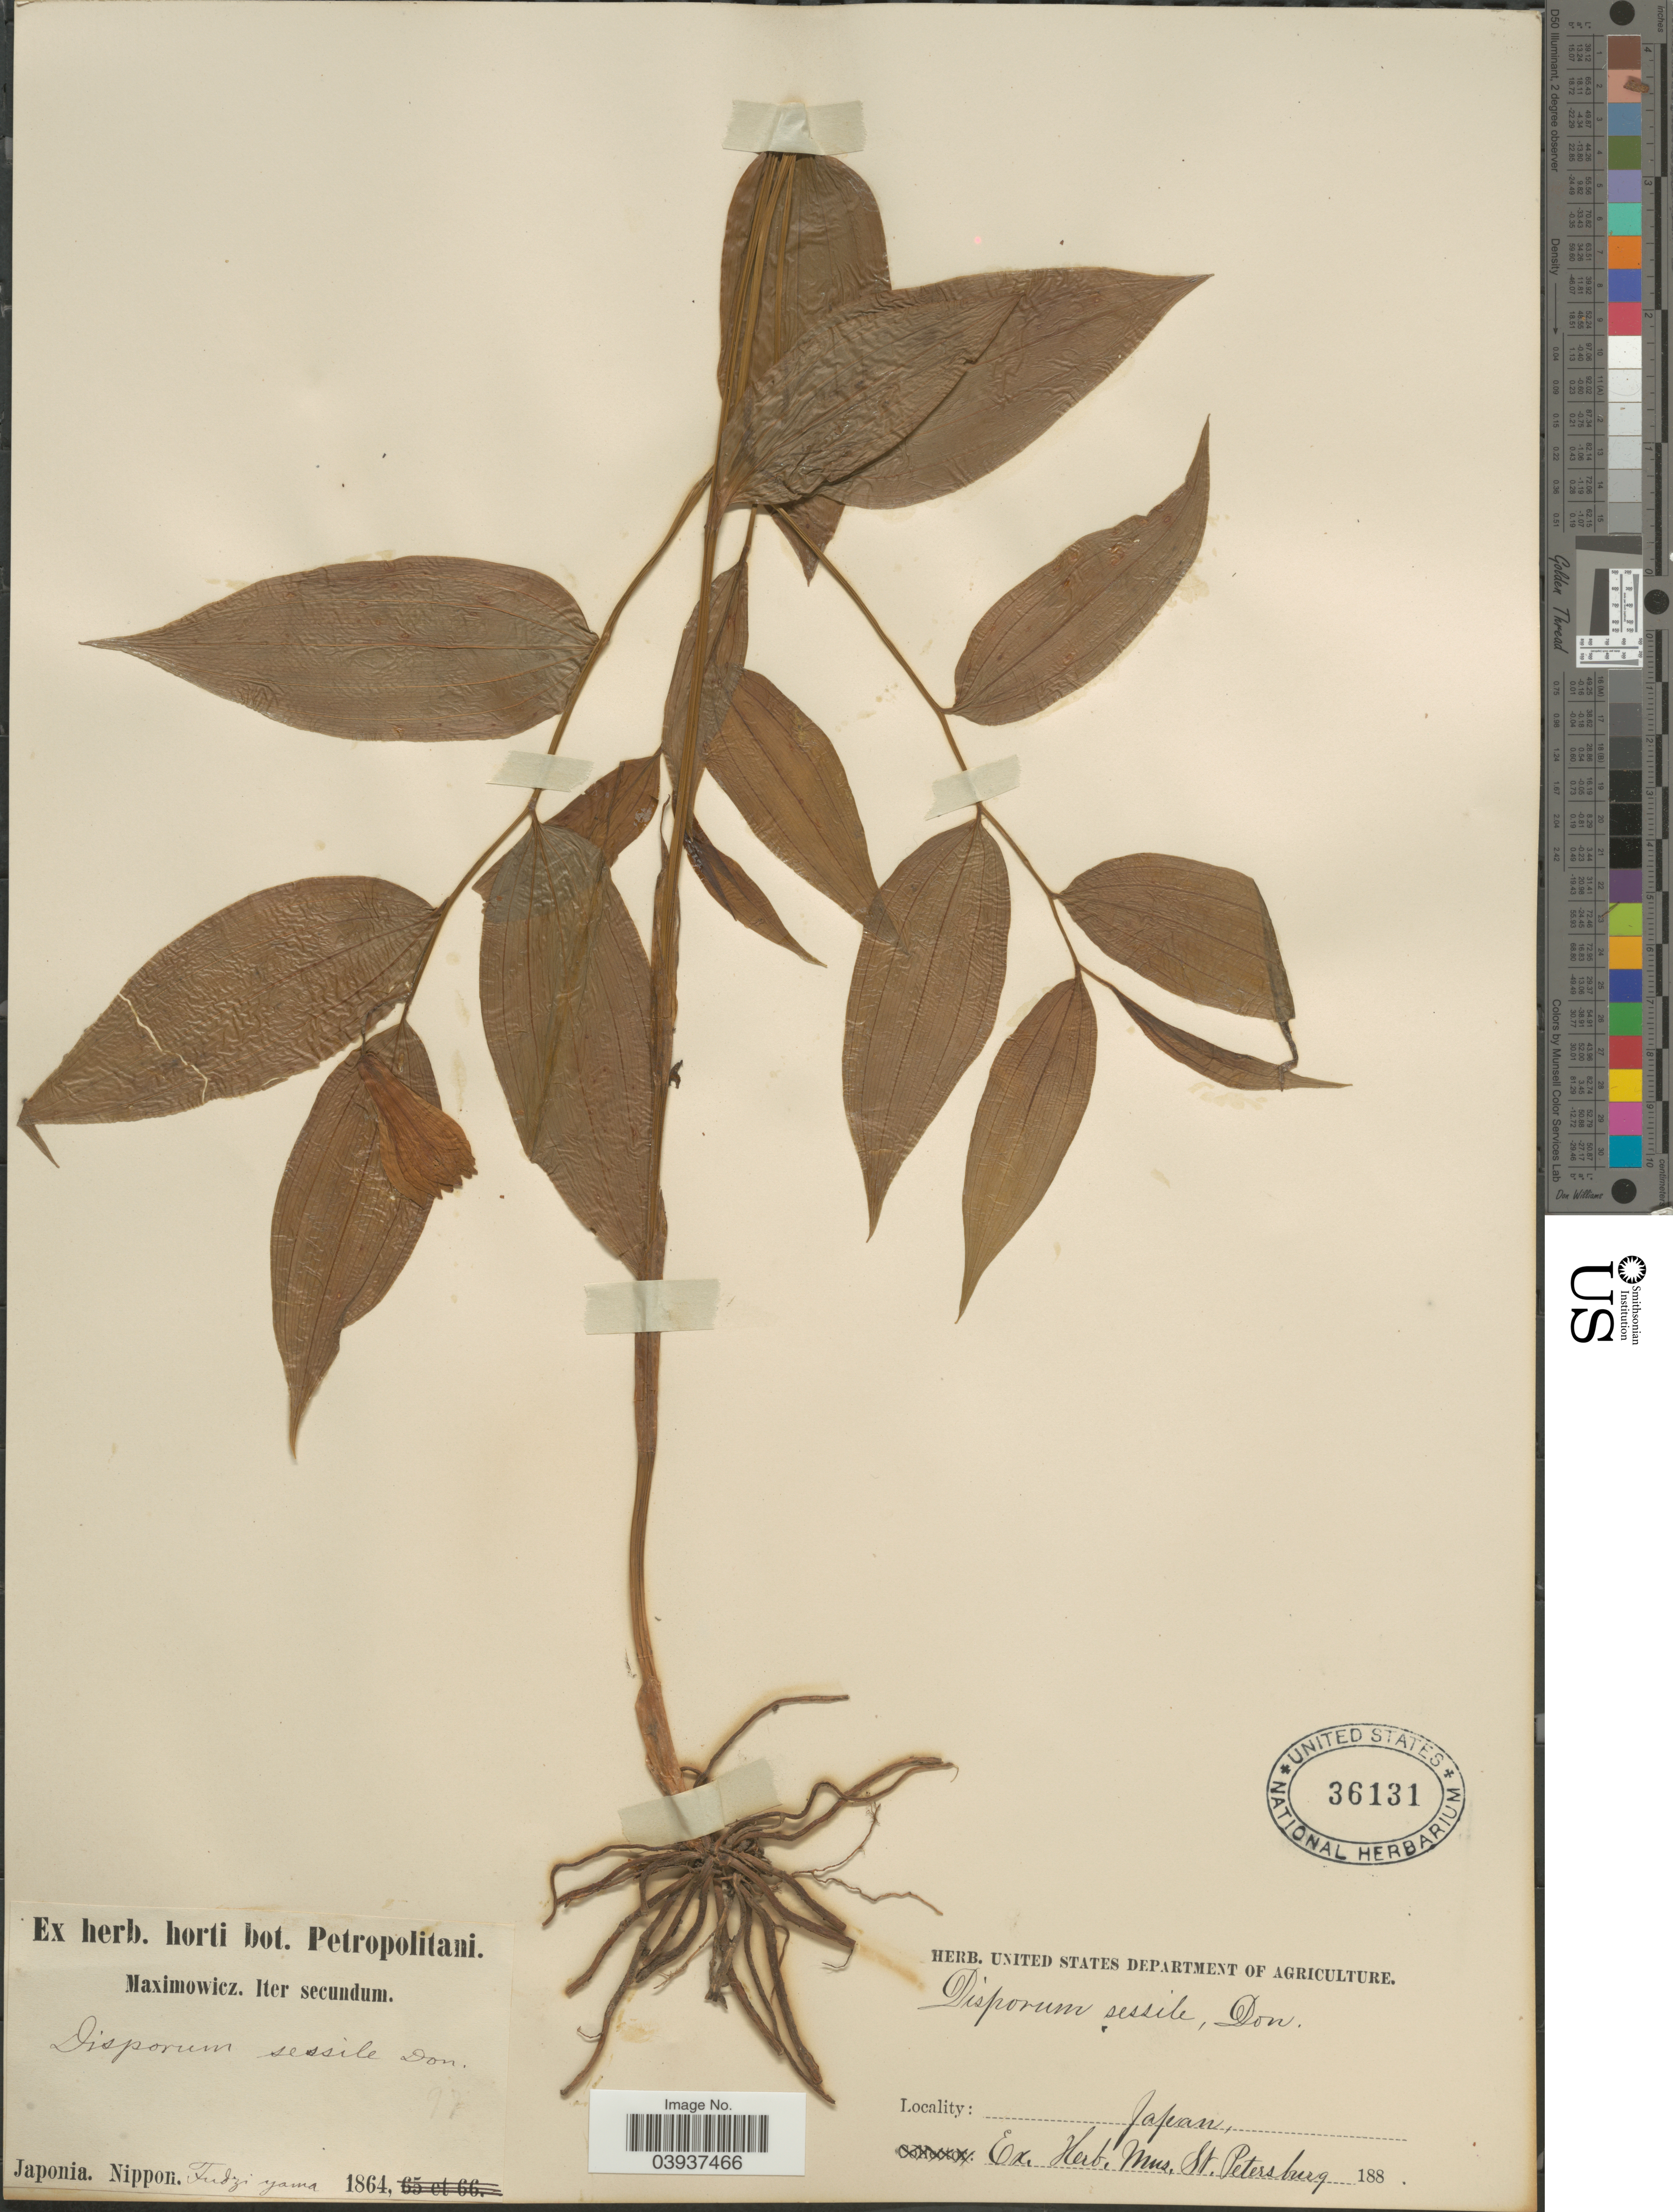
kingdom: Plantae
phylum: Tracheophyta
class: Liliopsida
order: Liliales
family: Colchicaceae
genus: Disporum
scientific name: Disporum sessile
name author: D. Don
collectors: Maximowicz, --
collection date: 1864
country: Japan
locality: Nippon. Fudzi yama.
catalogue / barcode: US 36131